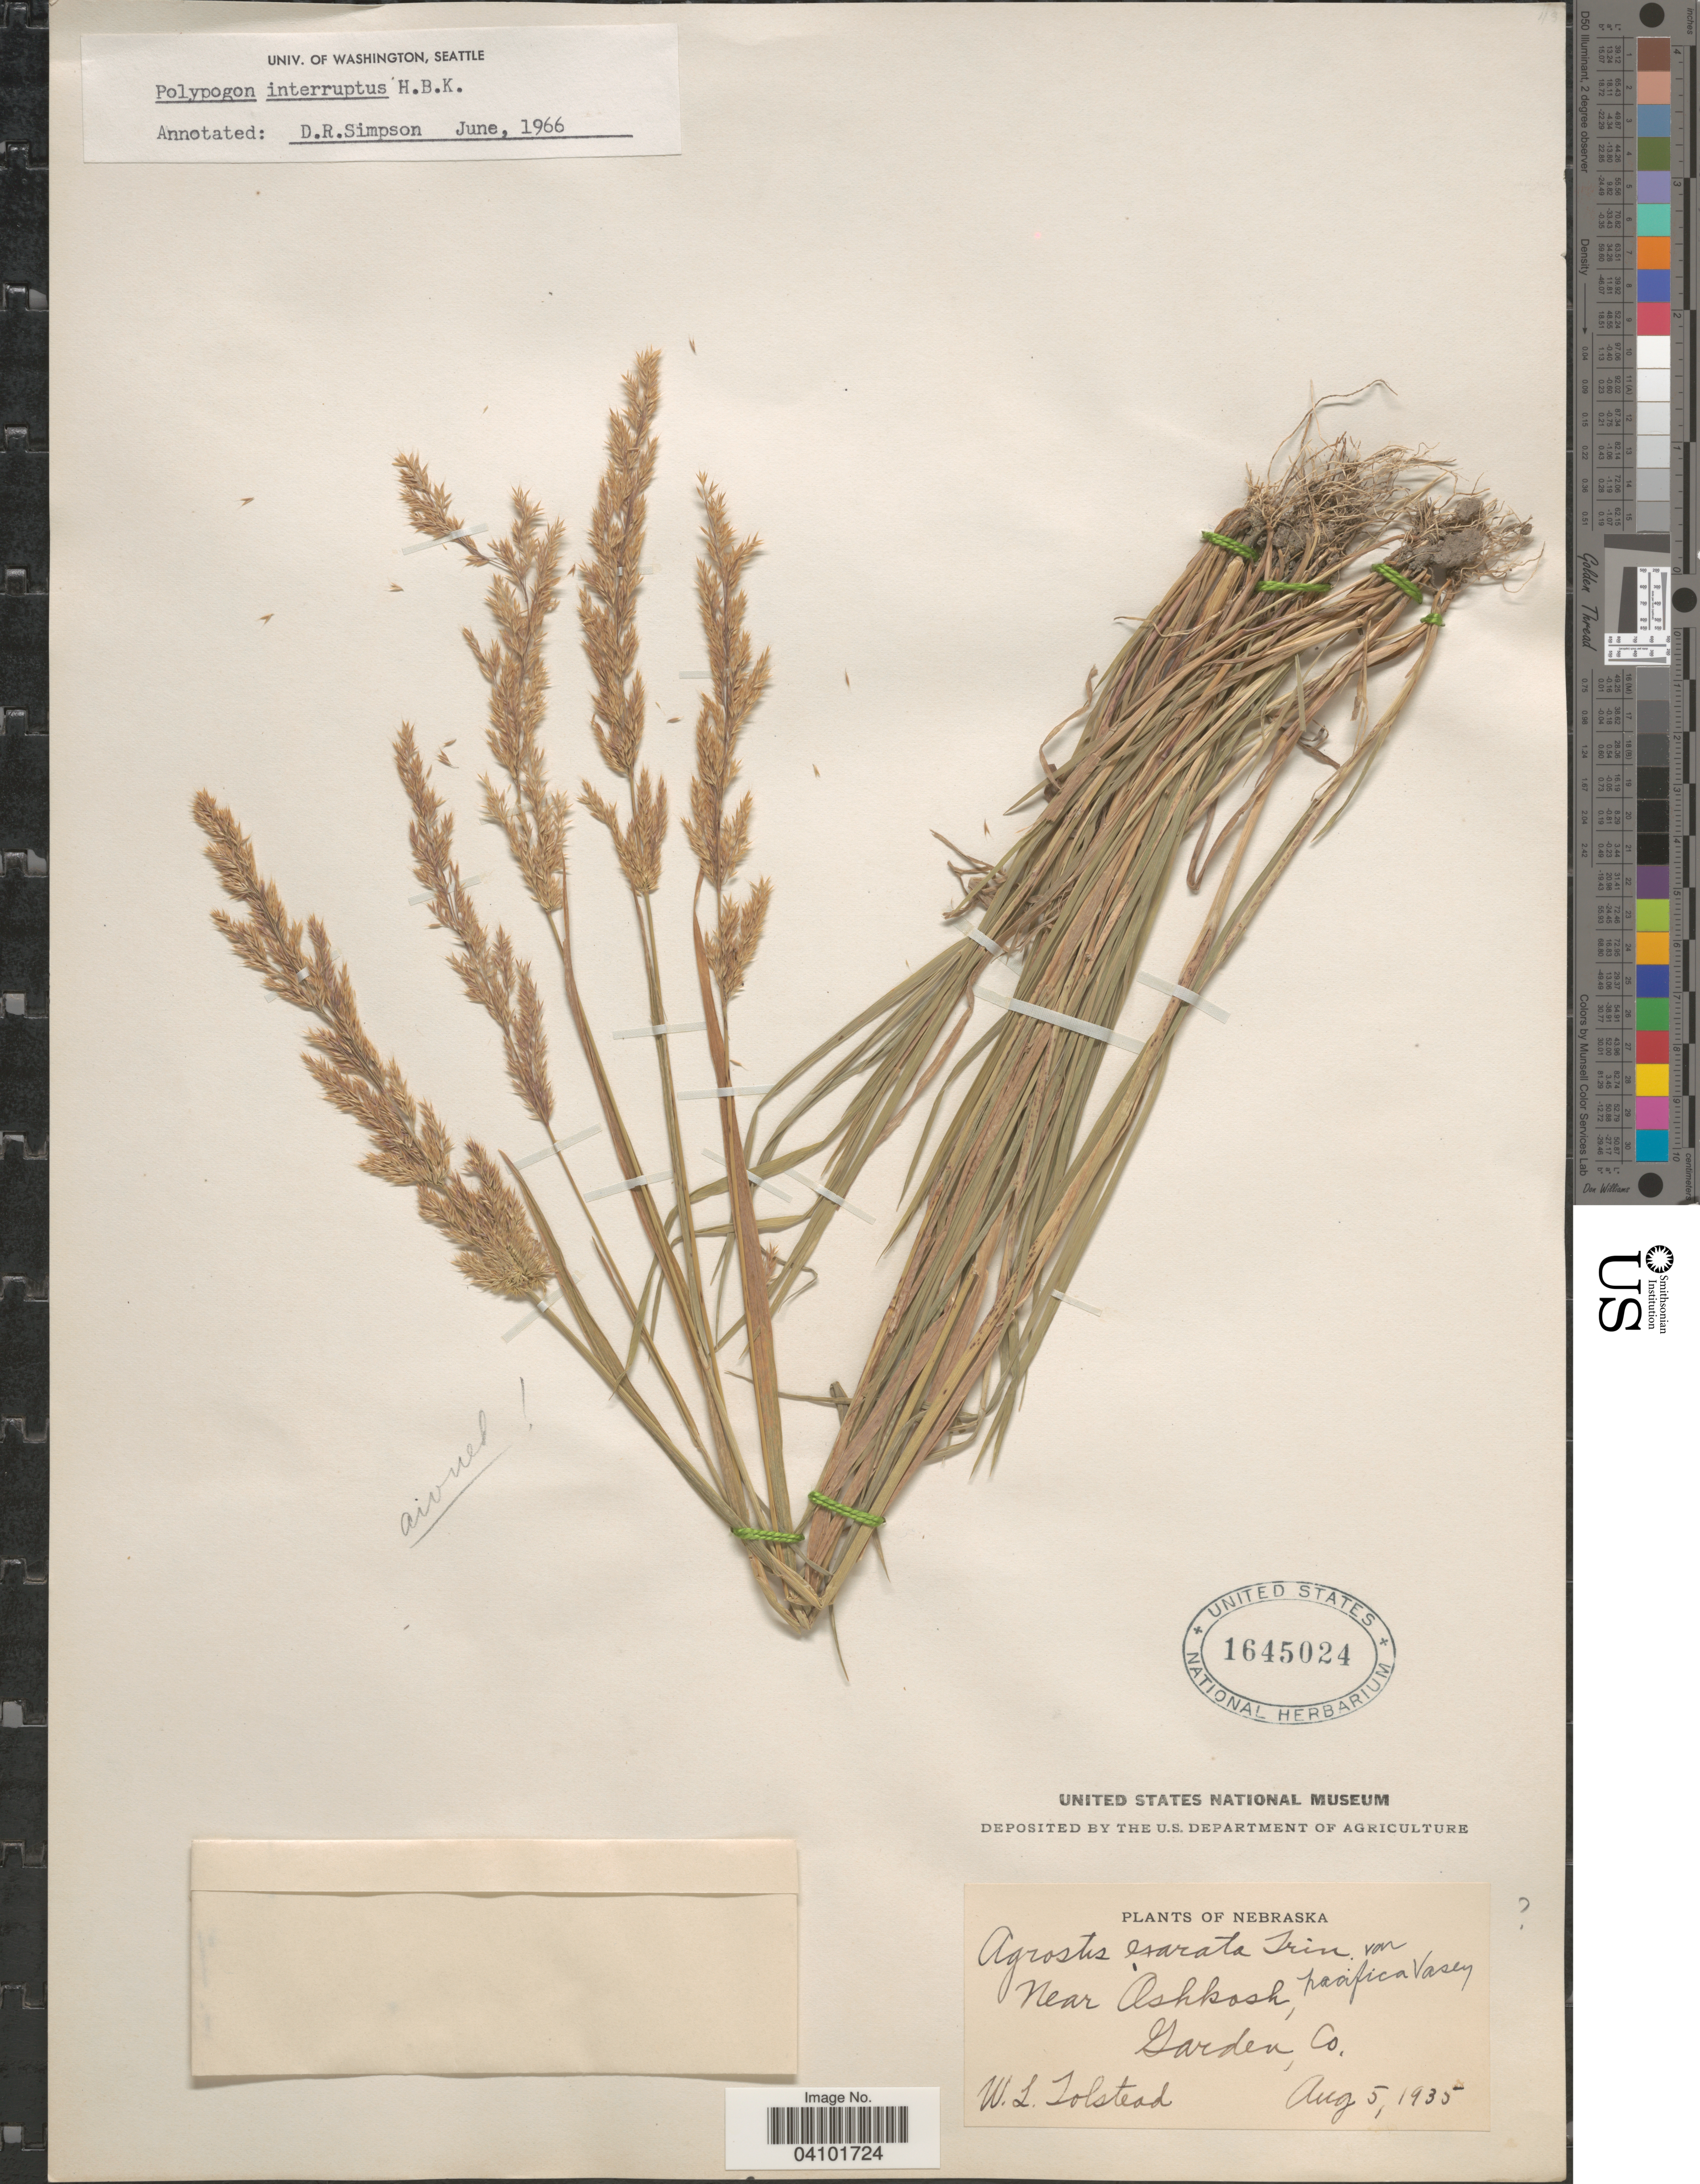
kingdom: Plantae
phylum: Tracheophyta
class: Liliopsida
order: Poales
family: Poaceae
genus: Polypogon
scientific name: Polypogon interruptus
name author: Kunth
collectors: W. Tolstead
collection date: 1935-08-05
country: United States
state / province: Nebraska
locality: Near Oshkosh, Garden Co.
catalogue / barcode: US 1645024